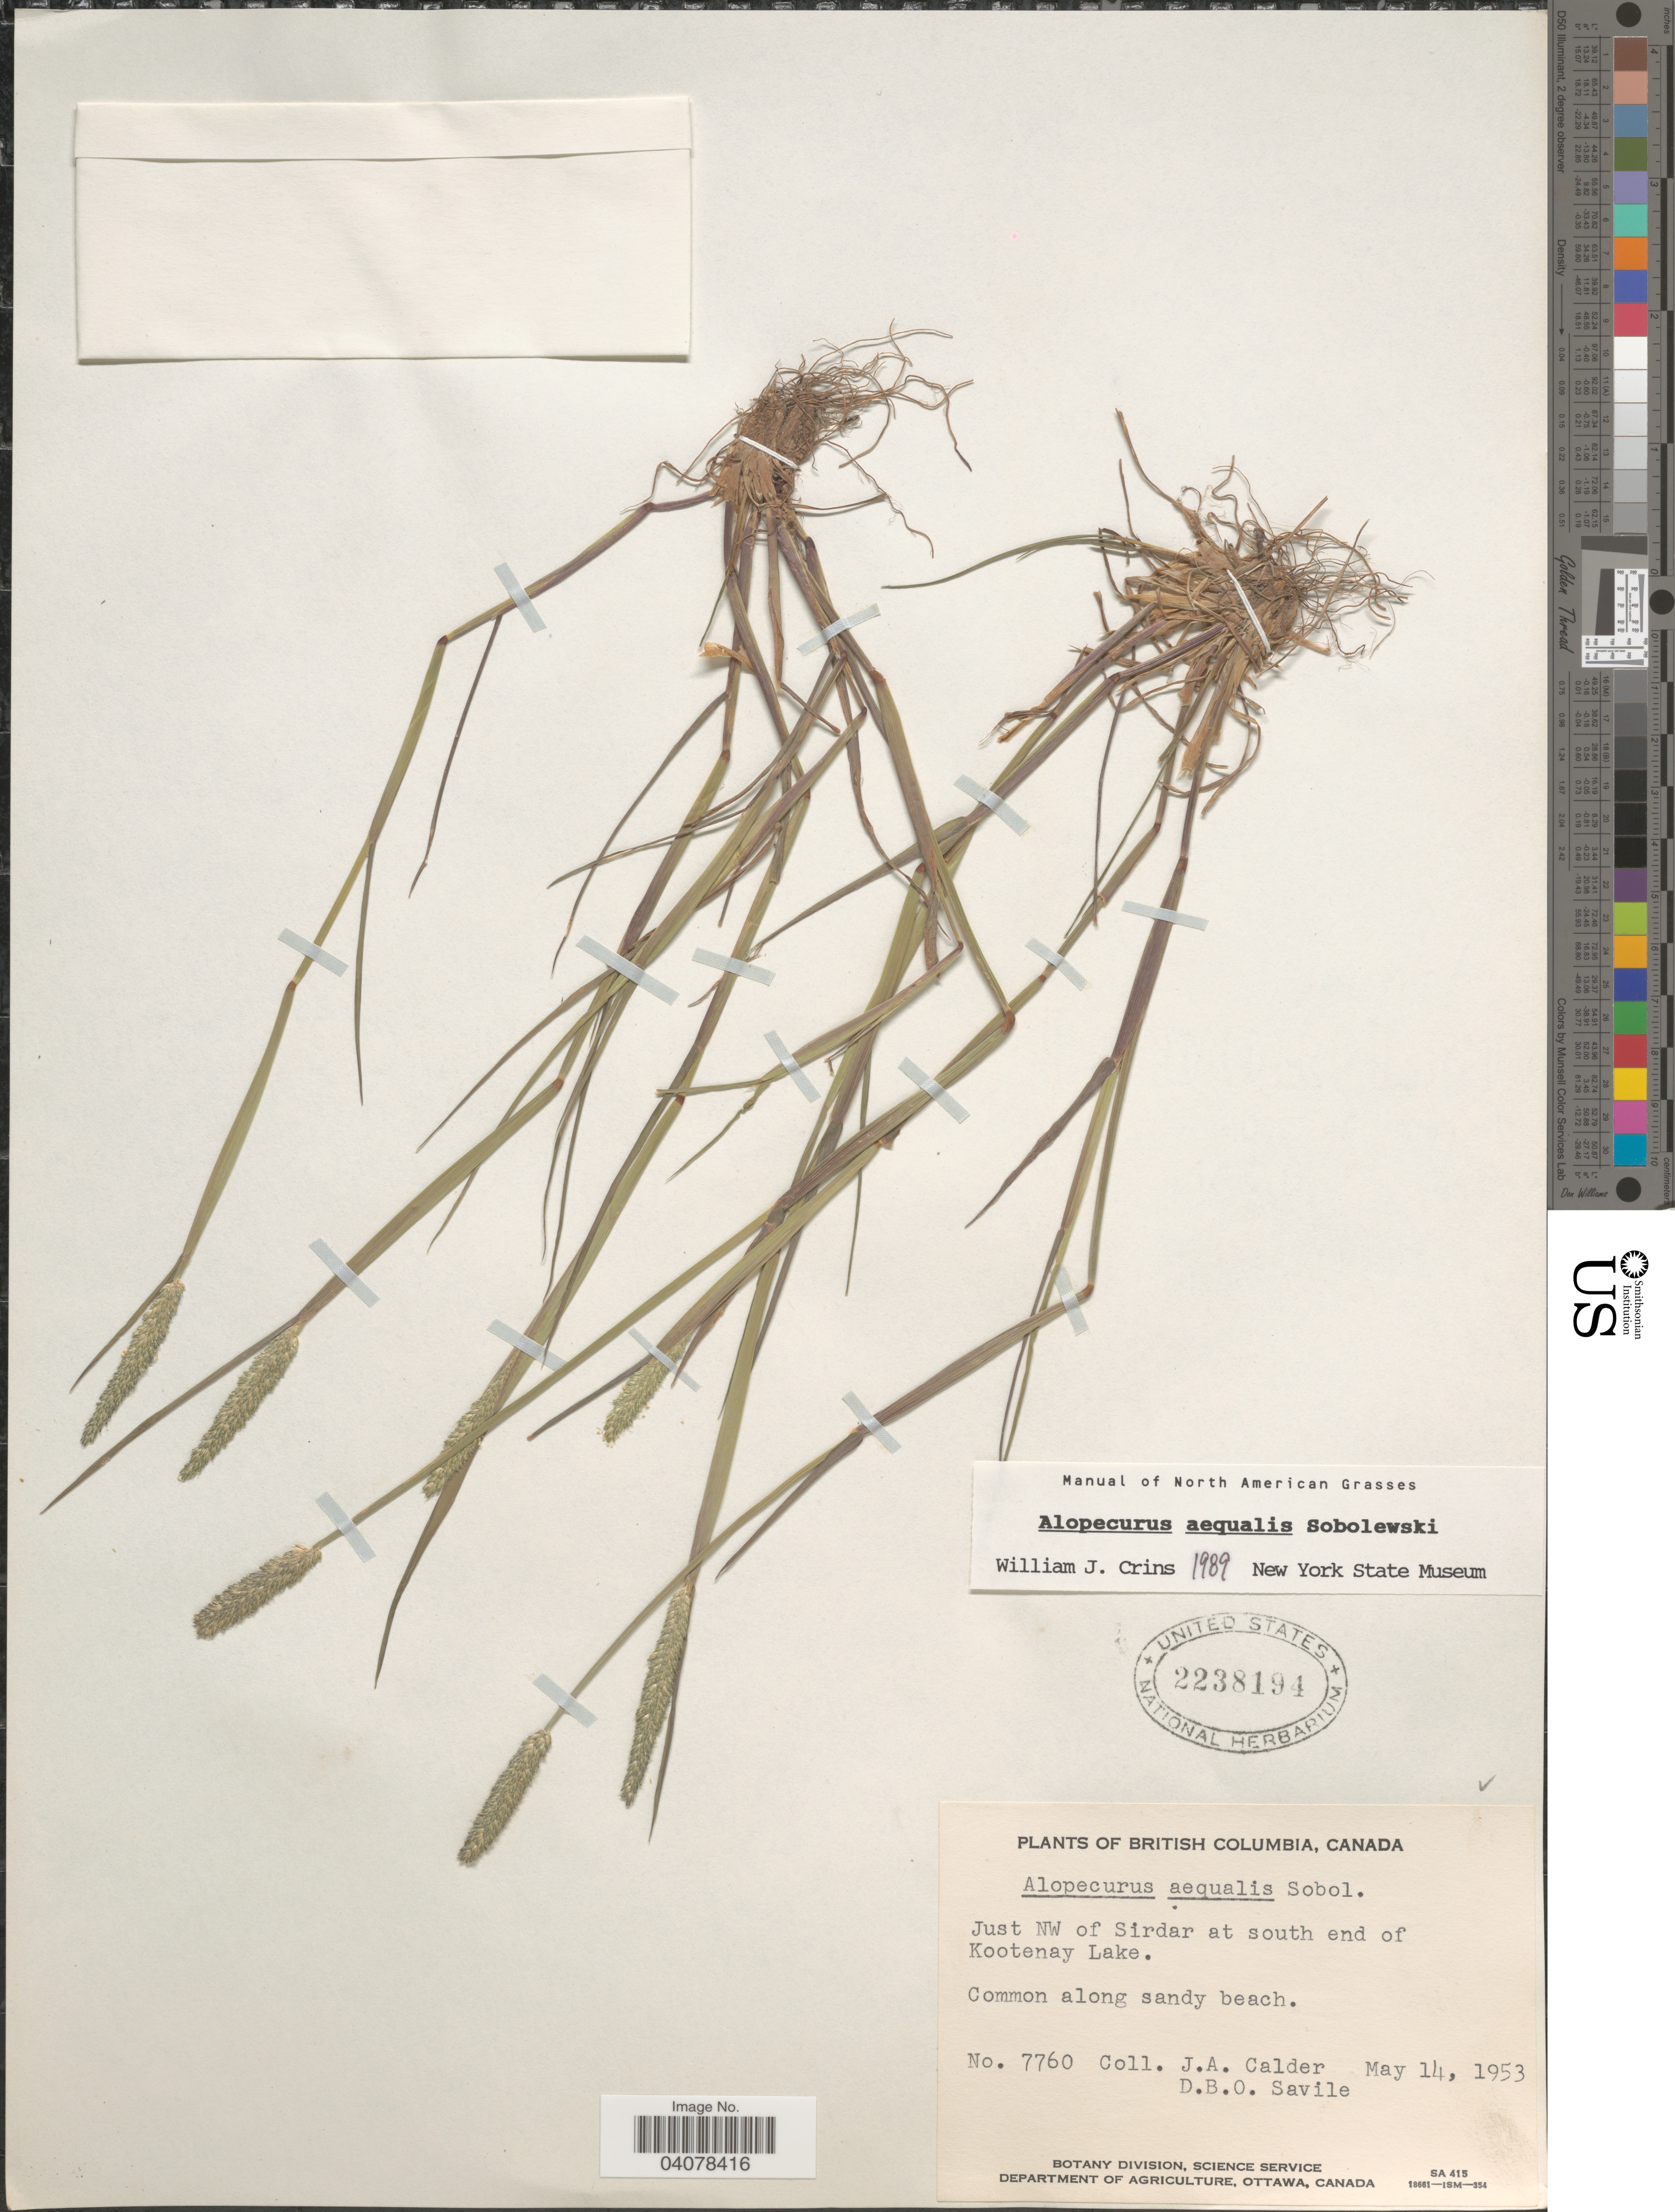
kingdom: Plantae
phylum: Tracheophyta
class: Liliopsida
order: Poales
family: Poaceae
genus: Alopecurus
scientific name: Alopecurus aequalis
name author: Sobol.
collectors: J. A. Calder & D. Savile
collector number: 7760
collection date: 1953-05-14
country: Canada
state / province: British Columbia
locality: Just NW of Sirdar at south end of Kootenay Lake.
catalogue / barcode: US 2238194